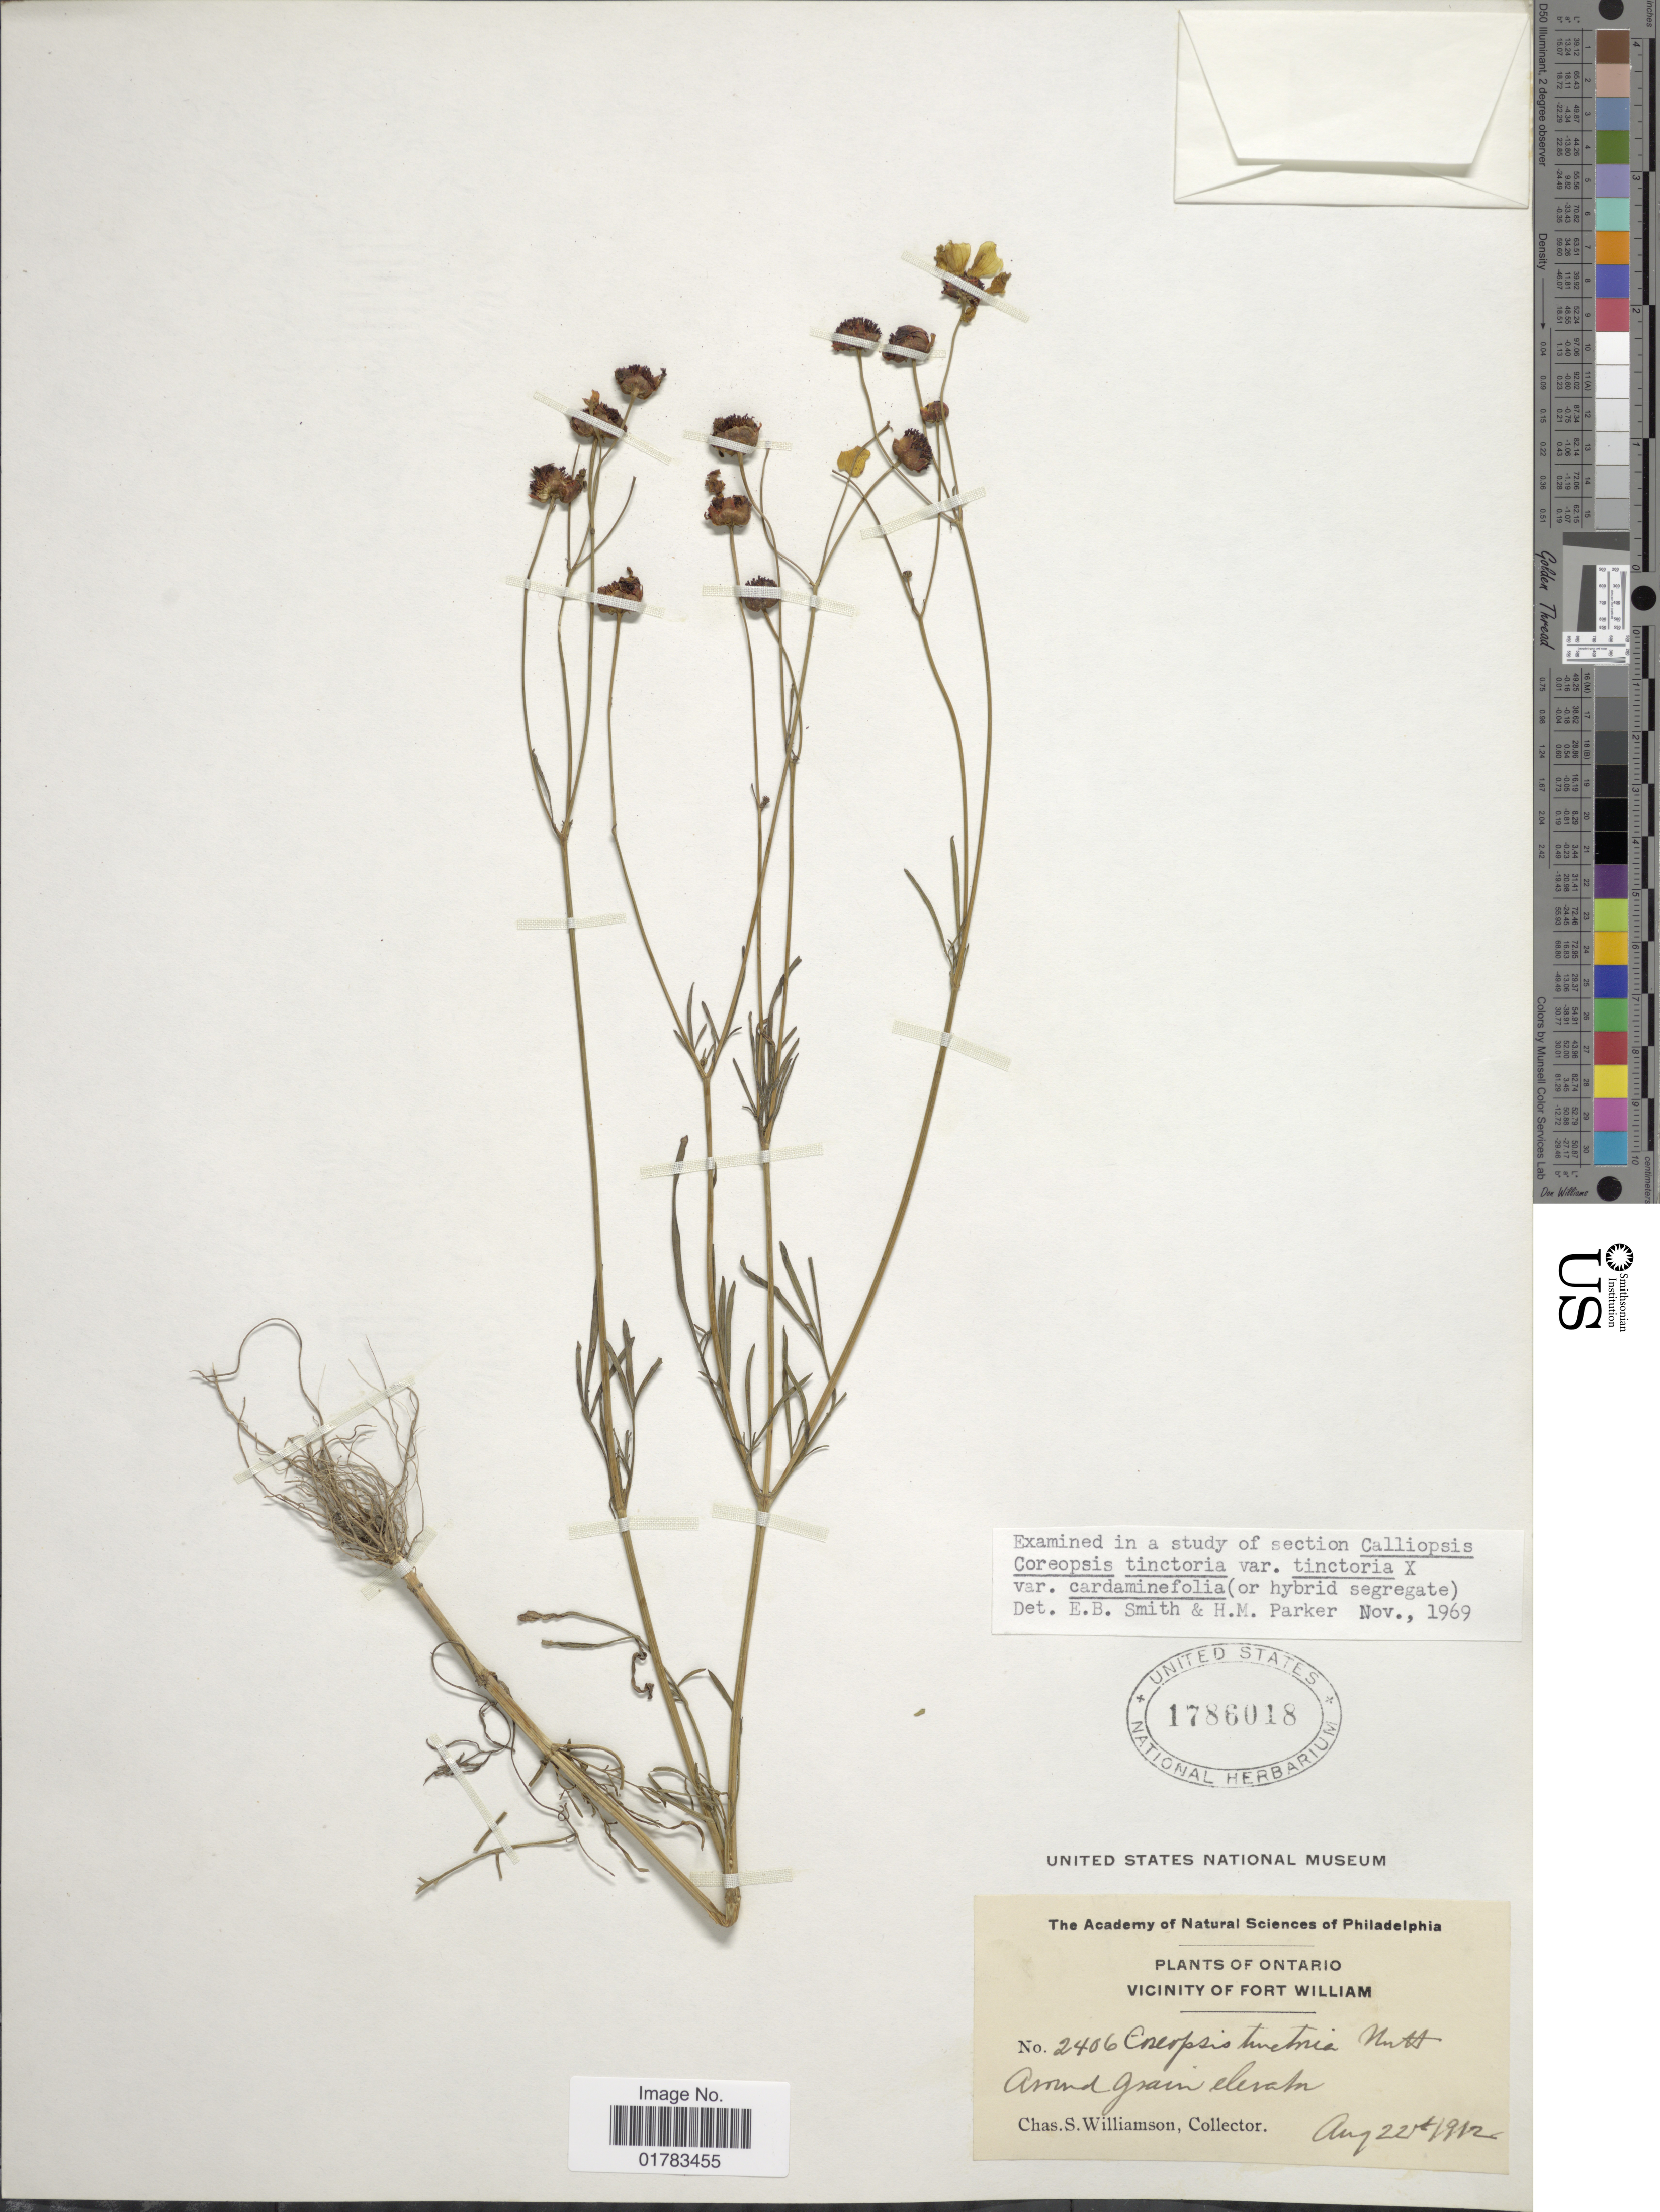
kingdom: Plantae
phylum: Tracheophyta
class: Magnoliopsida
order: Asterales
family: Asteraceae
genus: Coreopsis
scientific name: Coreopsis tinctoria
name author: Nutt.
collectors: C. Williamson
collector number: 2406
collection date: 1912-08-22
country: Canada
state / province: Ontario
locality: Vicinity of Fort William, around grain eleravator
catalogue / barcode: US 1786018